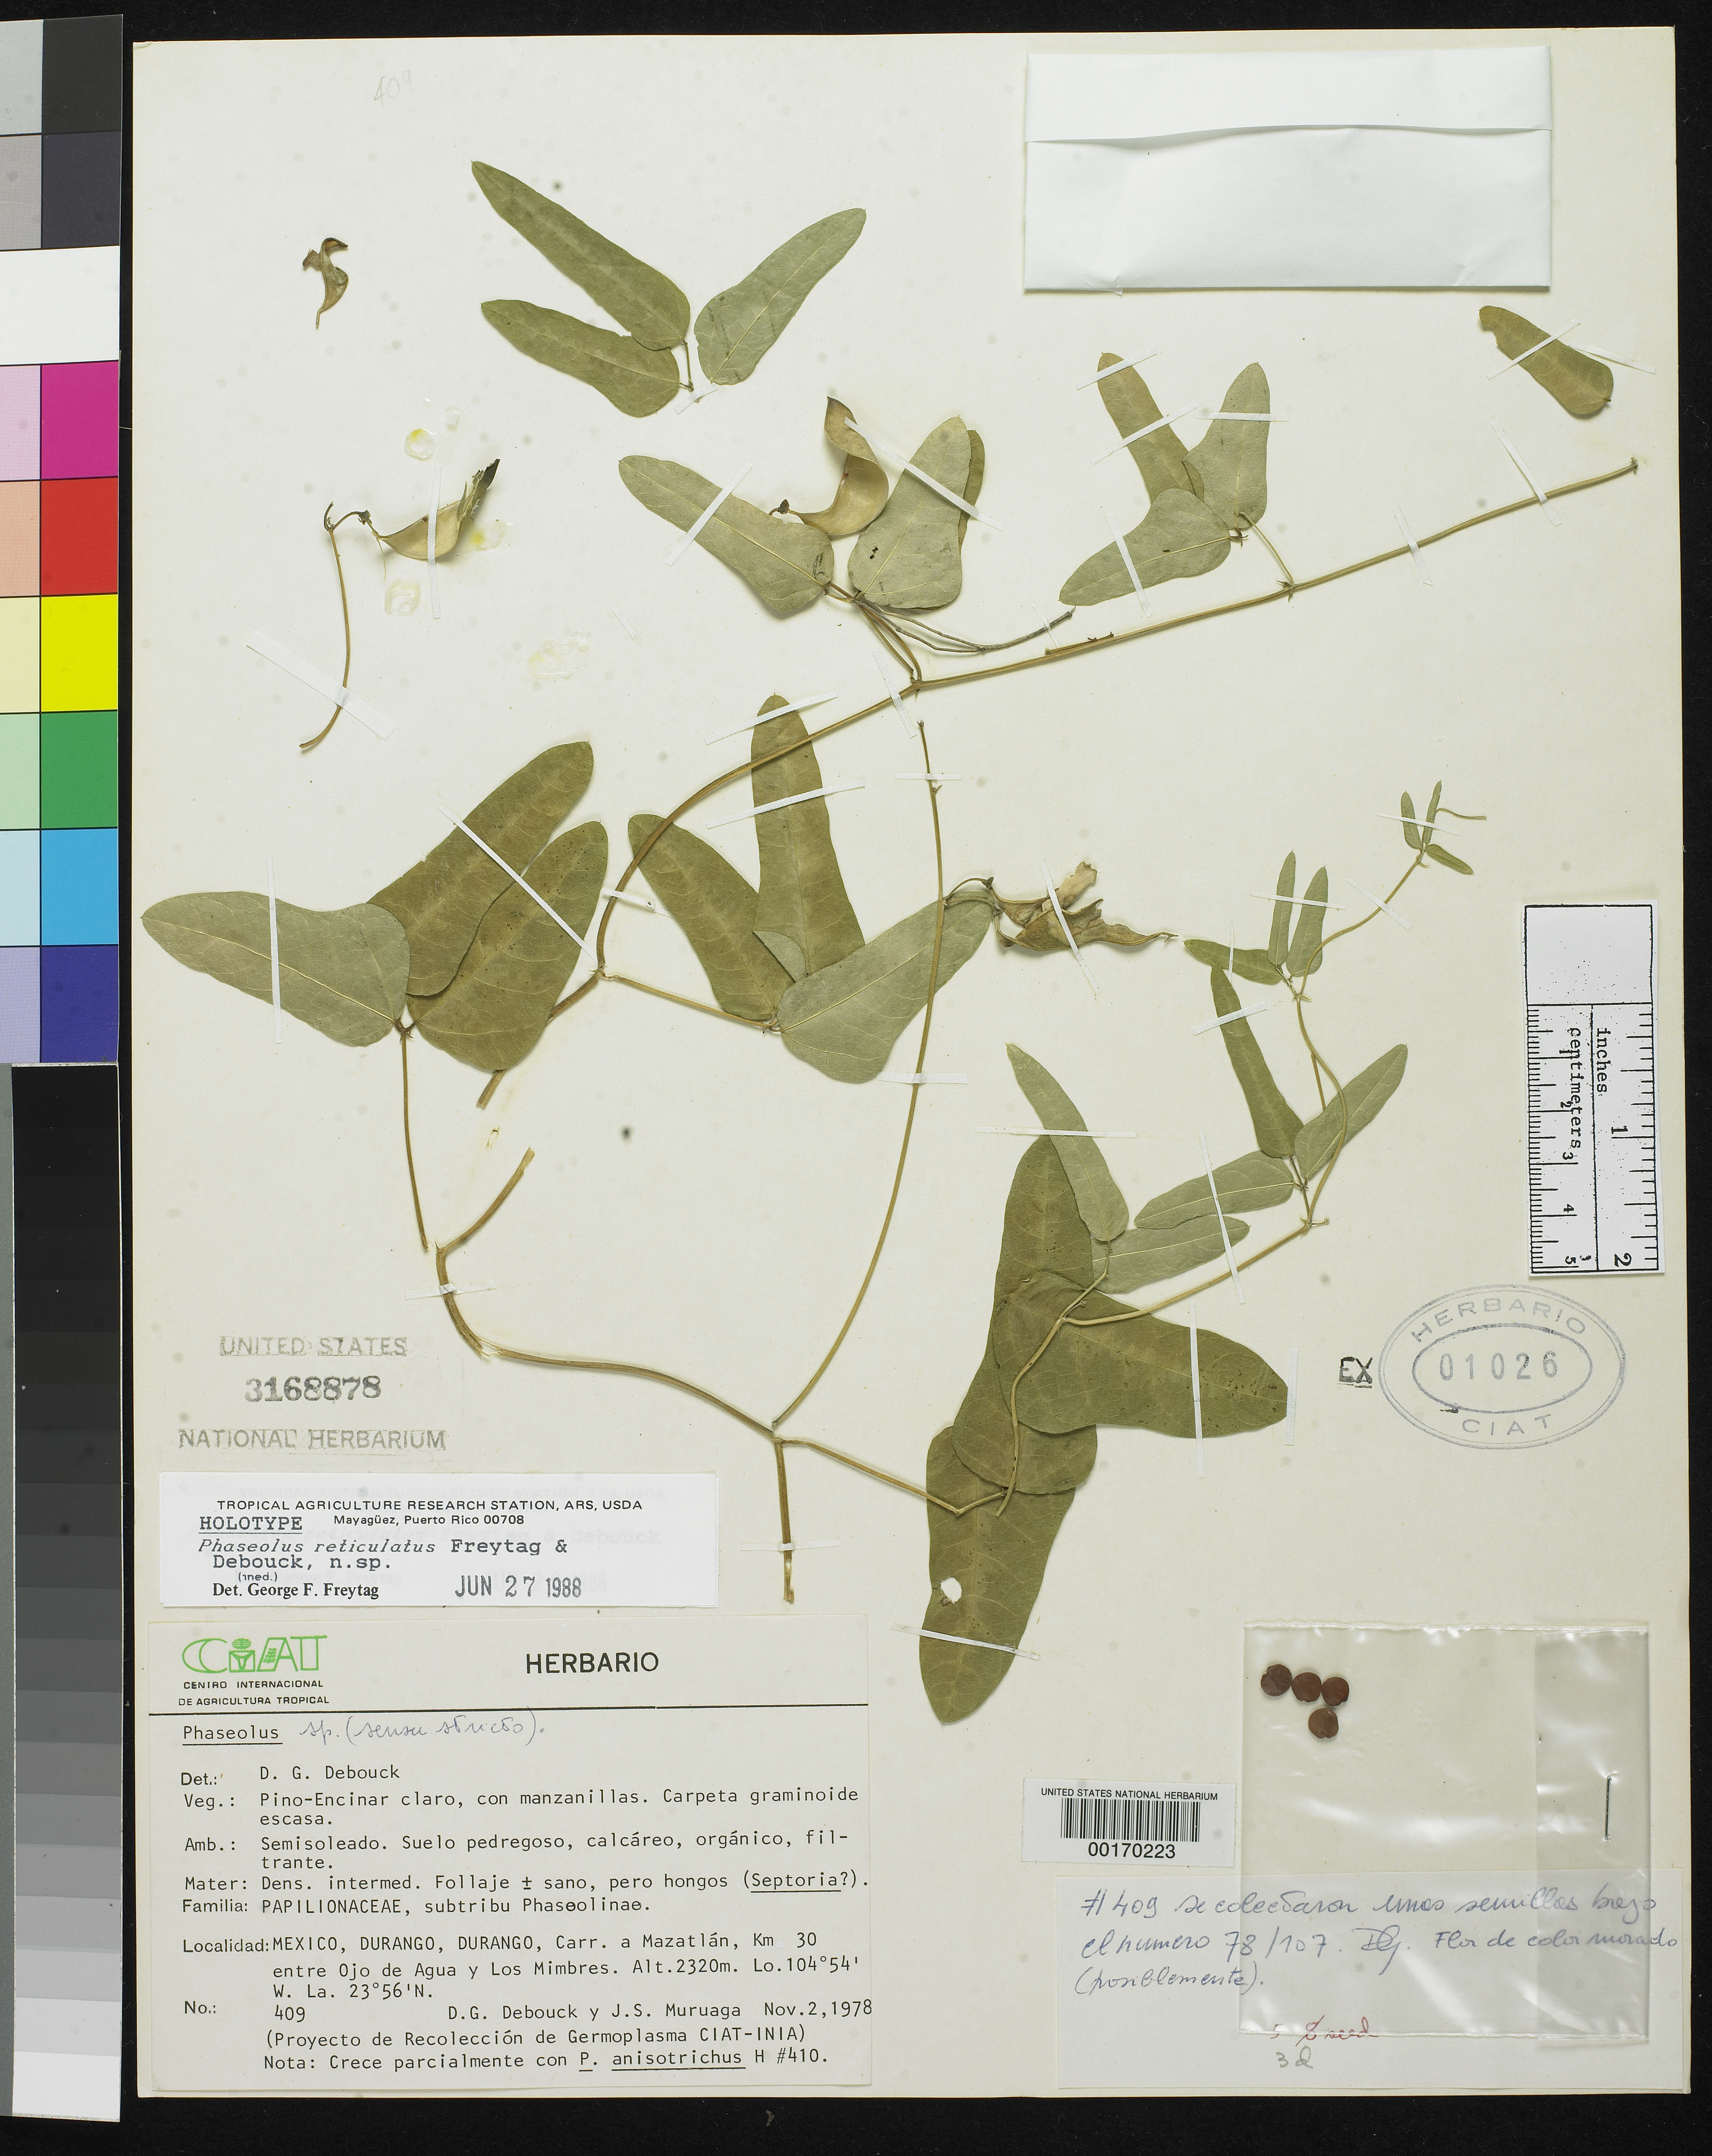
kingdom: Plantae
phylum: Tracheophyta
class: Magnoliopsida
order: Fabales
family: Fabaceae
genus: Phaseolus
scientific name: Phaseolus reticulatus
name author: Freytag & Debouck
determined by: Freytag, G. F.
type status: Holotype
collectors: D. Debouck & J. Muruaga Martinez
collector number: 409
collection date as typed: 02 Nov 1978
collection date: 1978-11-02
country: Mexico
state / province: Durango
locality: Durango, Durango, Carr. a Mazatlán, km 30 entre Ojo de Agua y Los Mimbres.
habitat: Pino-Encinar claro, con manzanillas. Carpeta graminoide escasa. Semisoleado. Suelo pedregoso, calcáreo, orgánico, filtrante.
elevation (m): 2320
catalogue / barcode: US 3168878